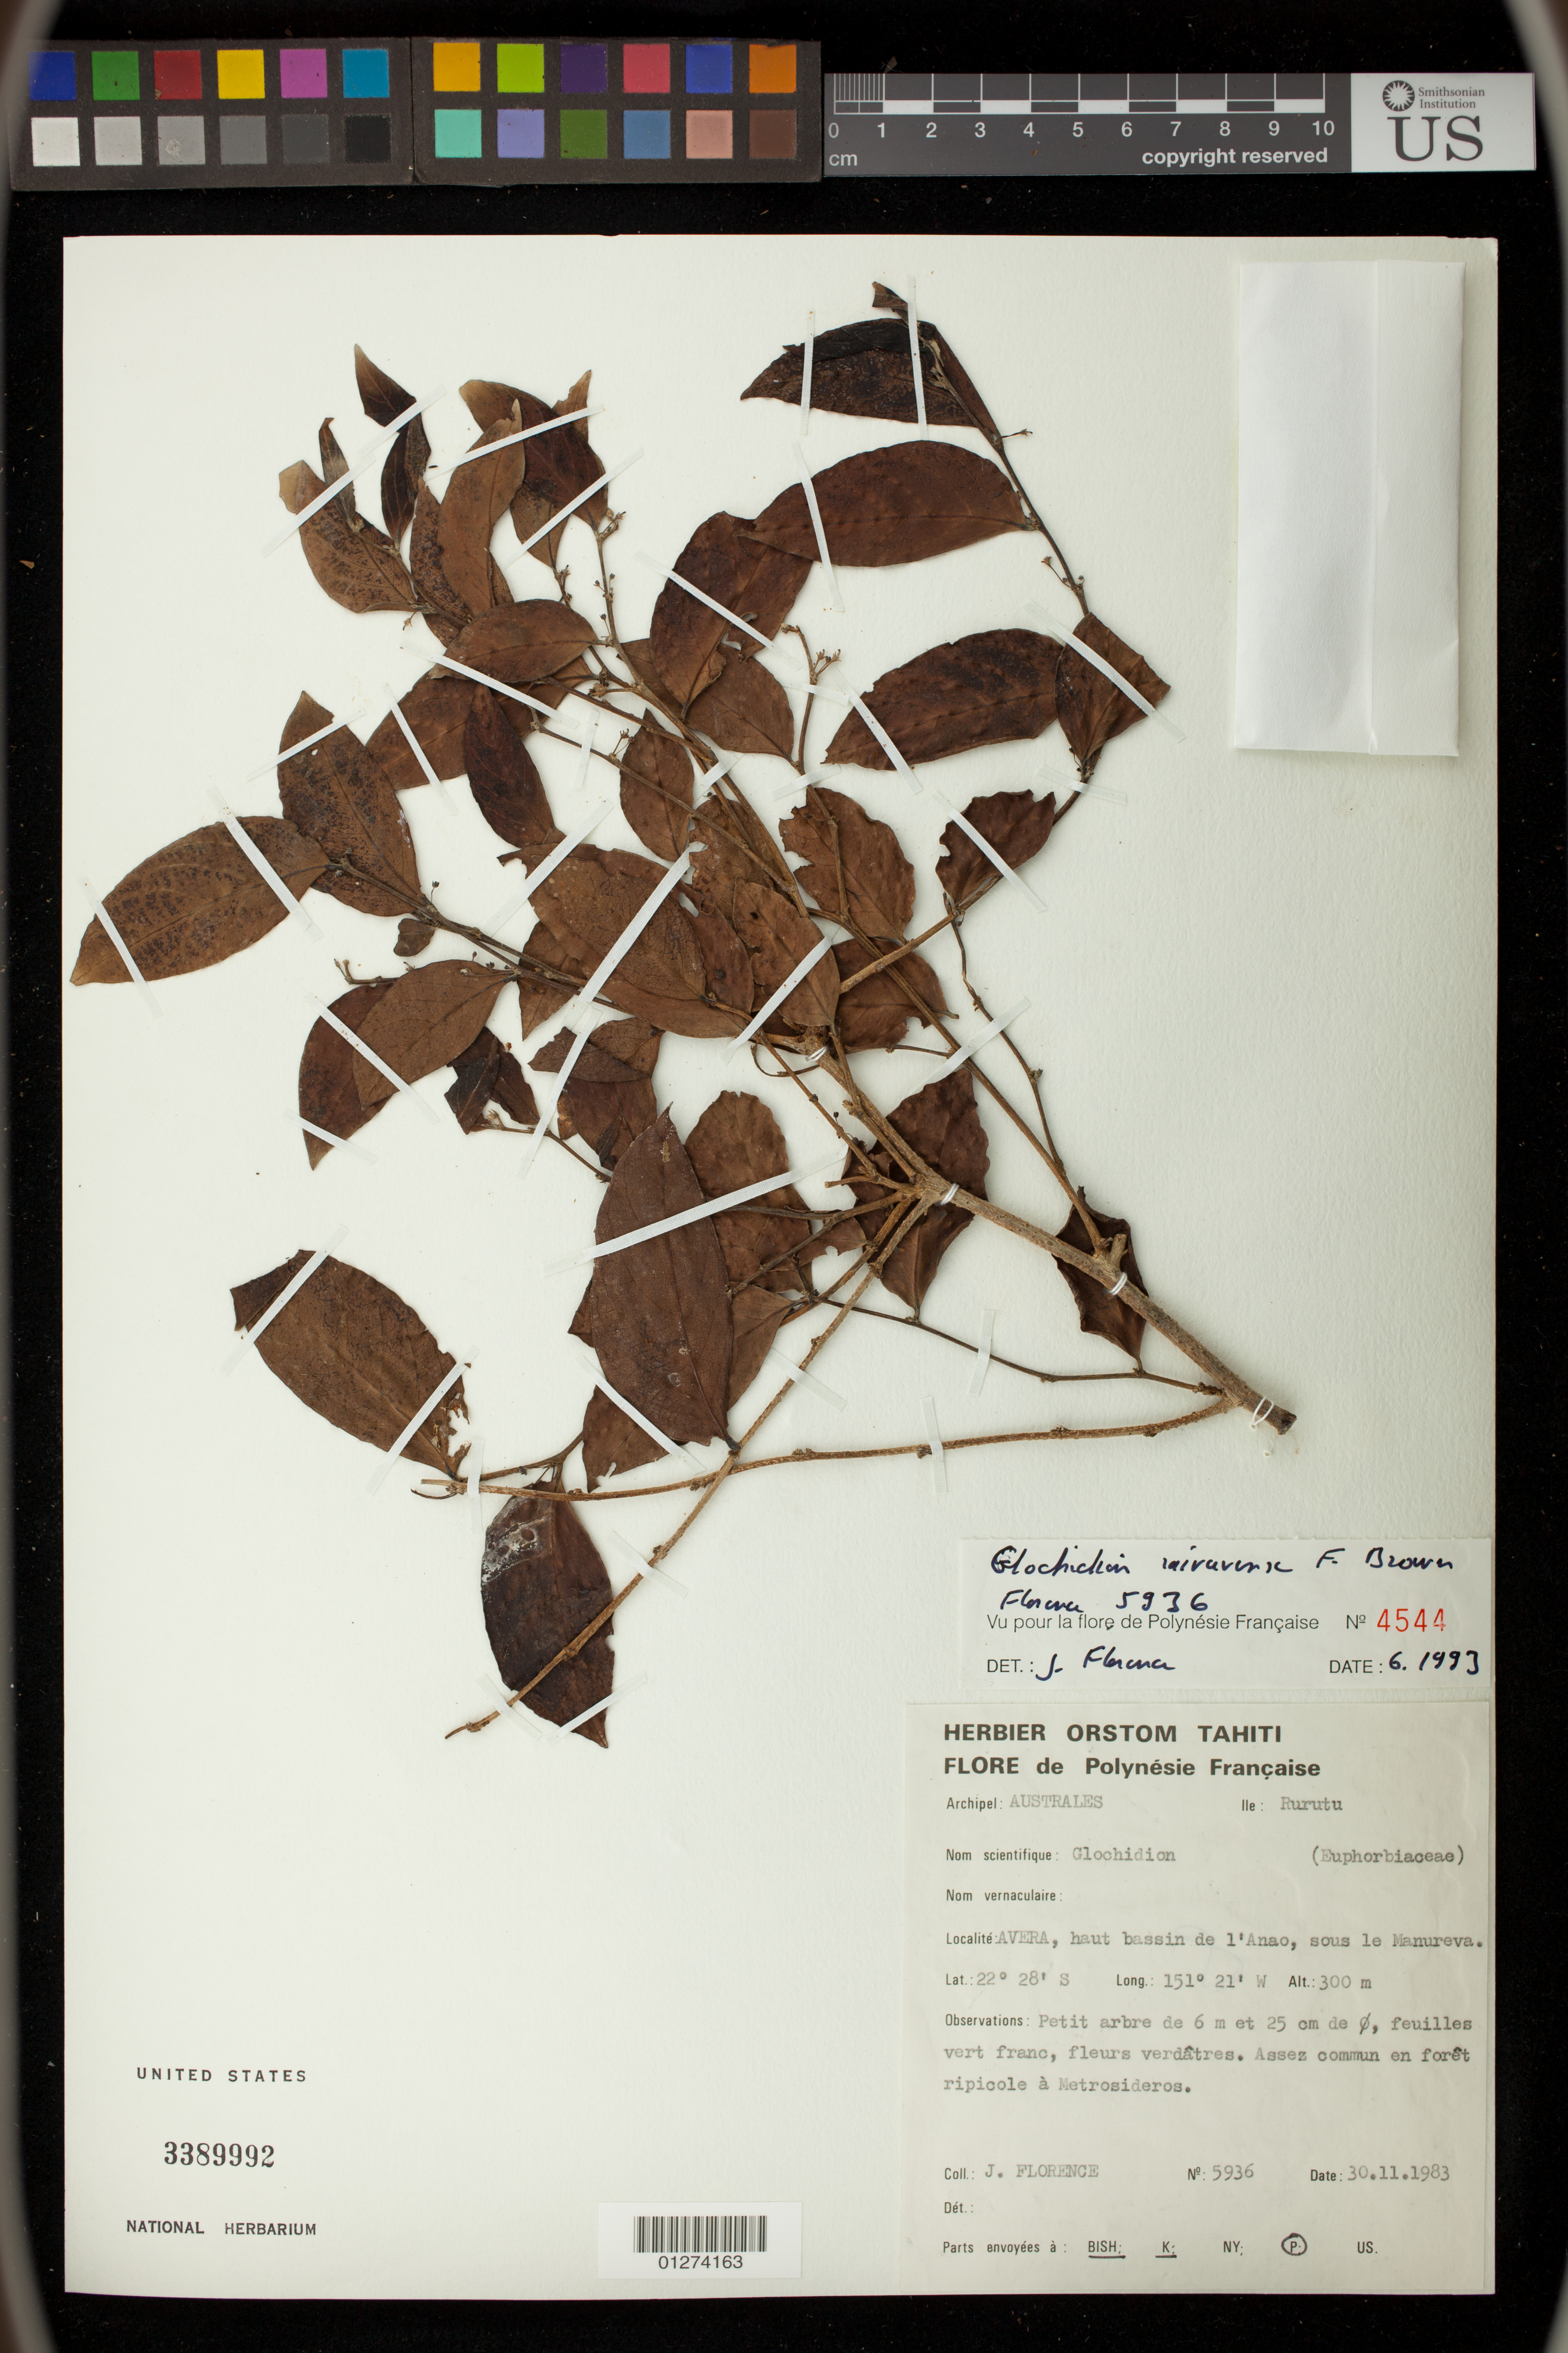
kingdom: Plantae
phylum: Tracheophyta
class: Magnoliopsida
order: Malpighiales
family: Phyllanthaceae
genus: Phyllanthus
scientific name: Phyllanthus raivavense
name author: (F. Br.) W.L. Wagner & Lorence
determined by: Wagner, W. L., (BOT), Smithsonian Institution - National Museum of Natural History (UNITED STATES)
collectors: J. Florence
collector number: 5936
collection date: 1983-11-30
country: French Polynesia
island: Rurutu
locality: Avera, haut bassin de l'Anao, sous le Manureva.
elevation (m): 300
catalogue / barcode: US 3389992